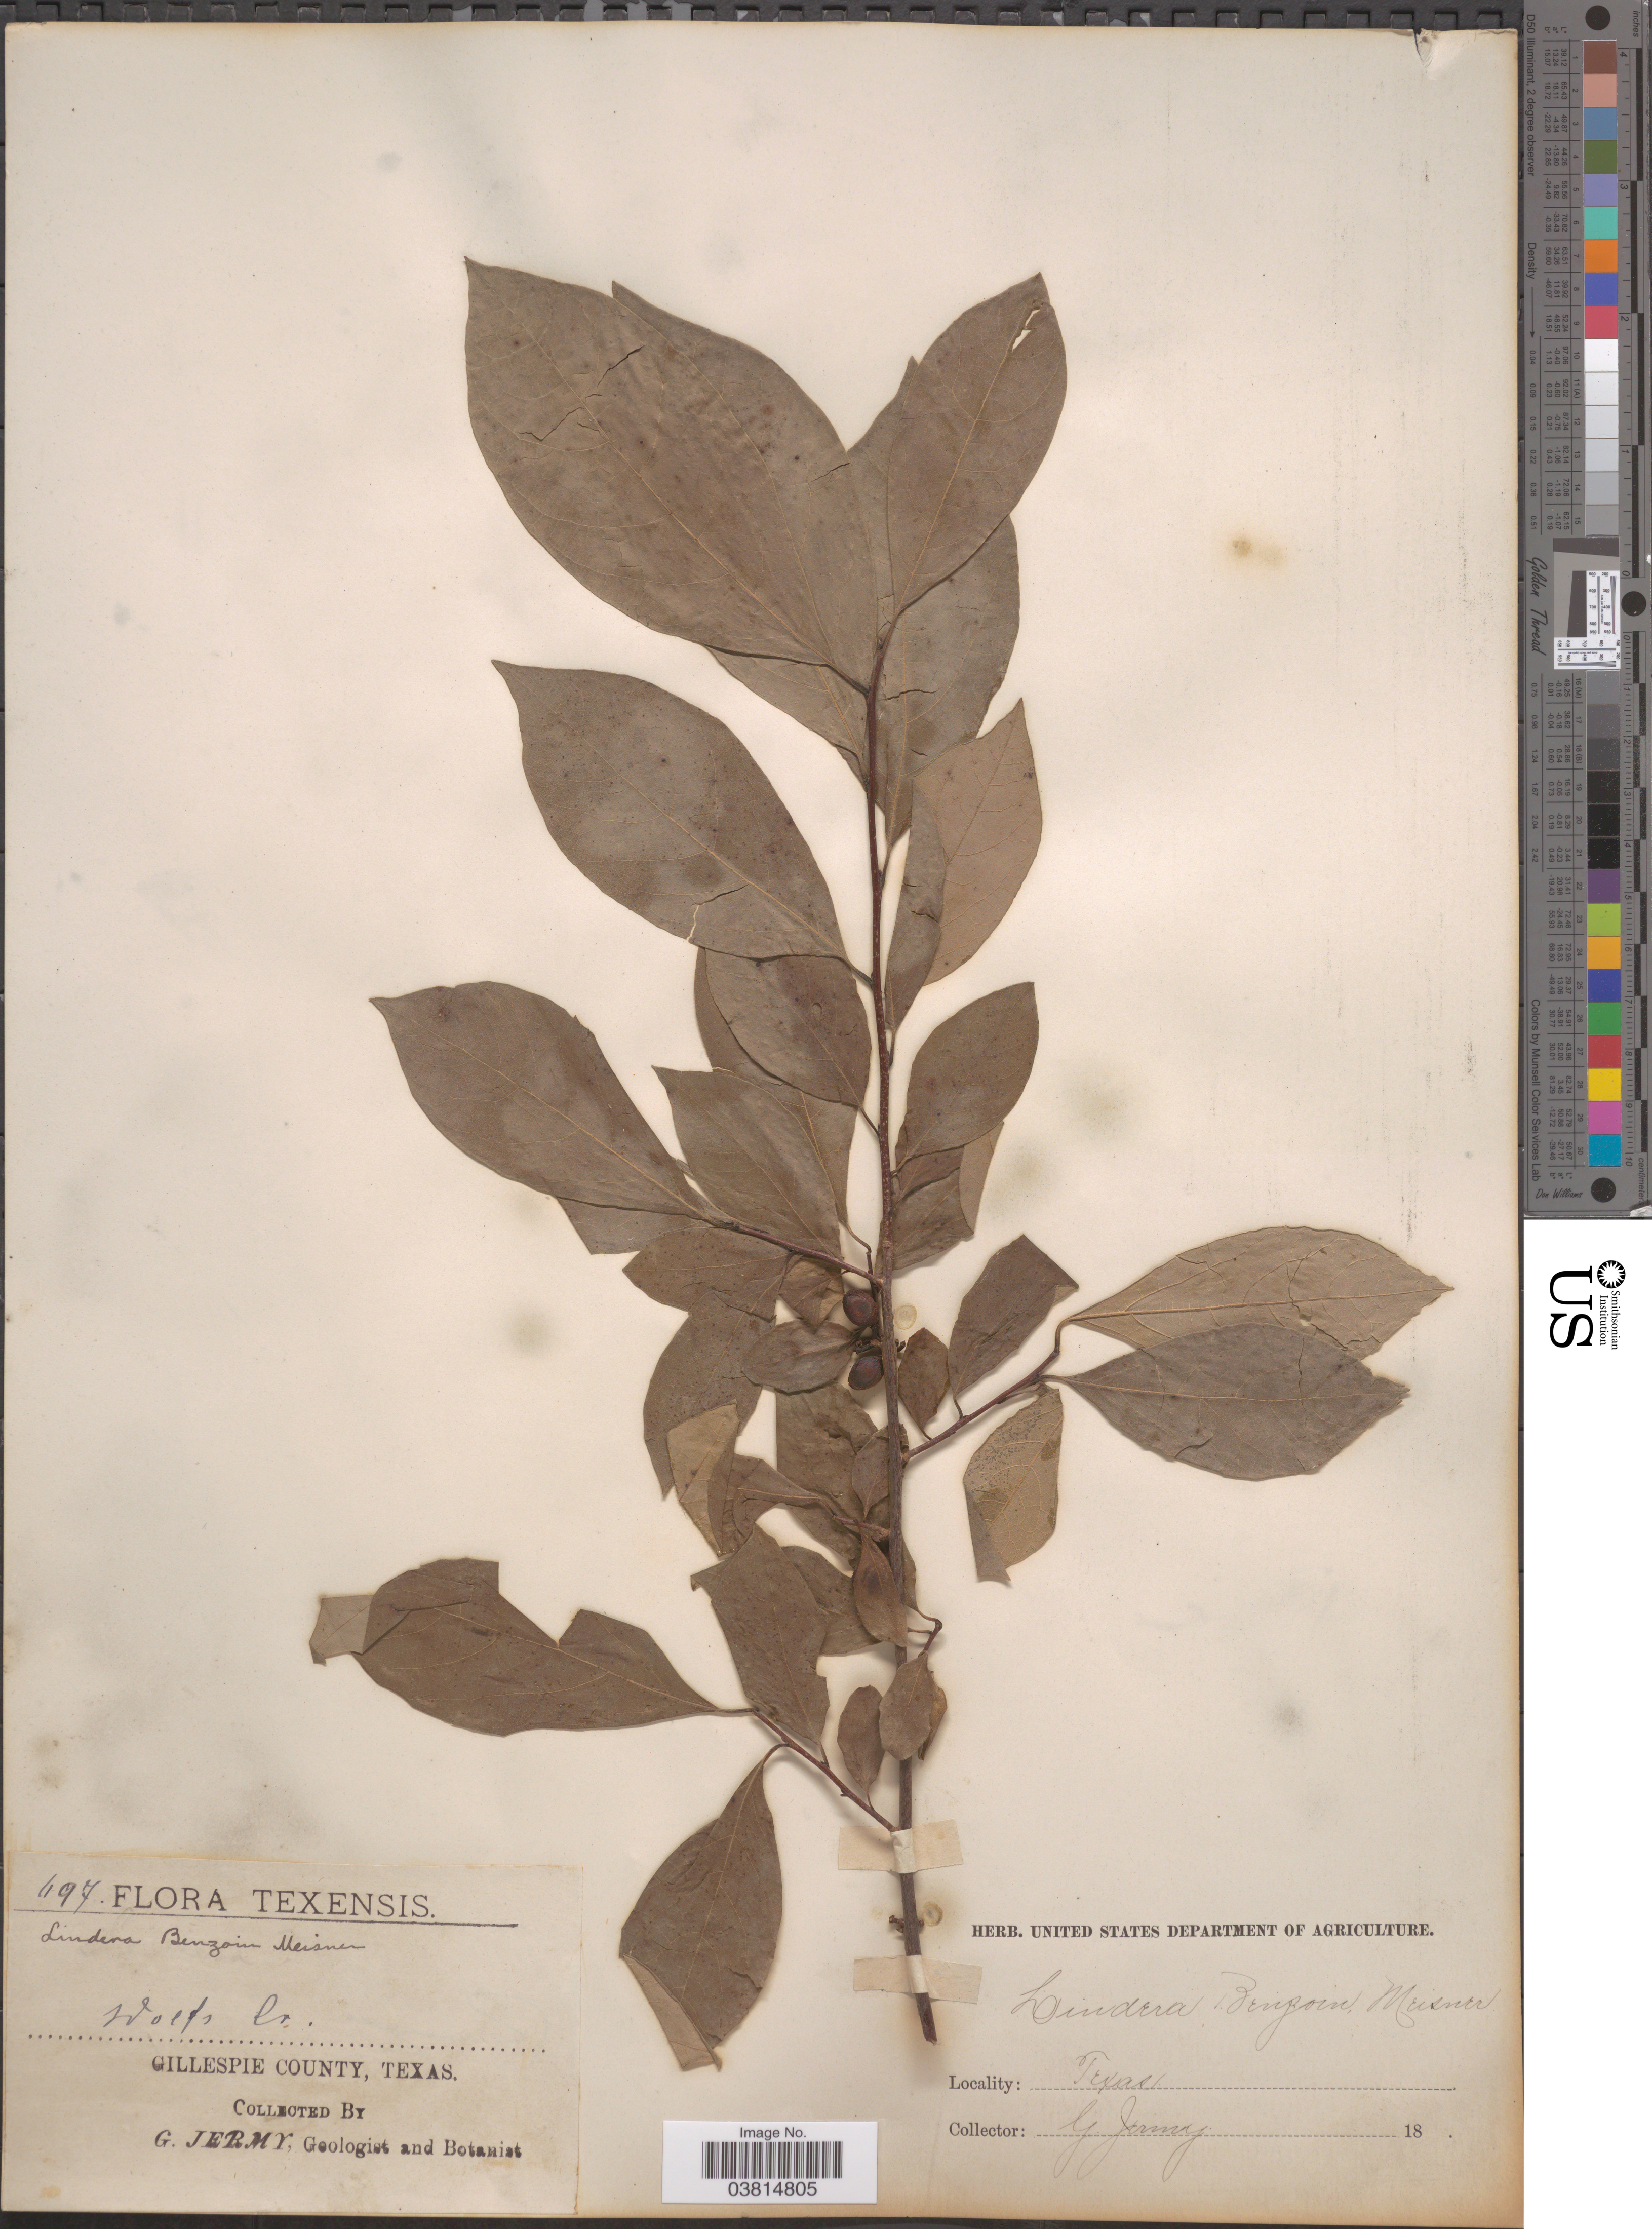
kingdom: Plantae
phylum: Tracheophyta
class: Magnoliopsida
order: Laurales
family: Lauraceae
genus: Lindera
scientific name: Lindera benzoin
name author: (L.) Blume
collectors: G. Jermy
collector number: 697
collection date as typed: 18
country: United States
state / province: Texas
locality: Wolfs Cr. Gillespie County.